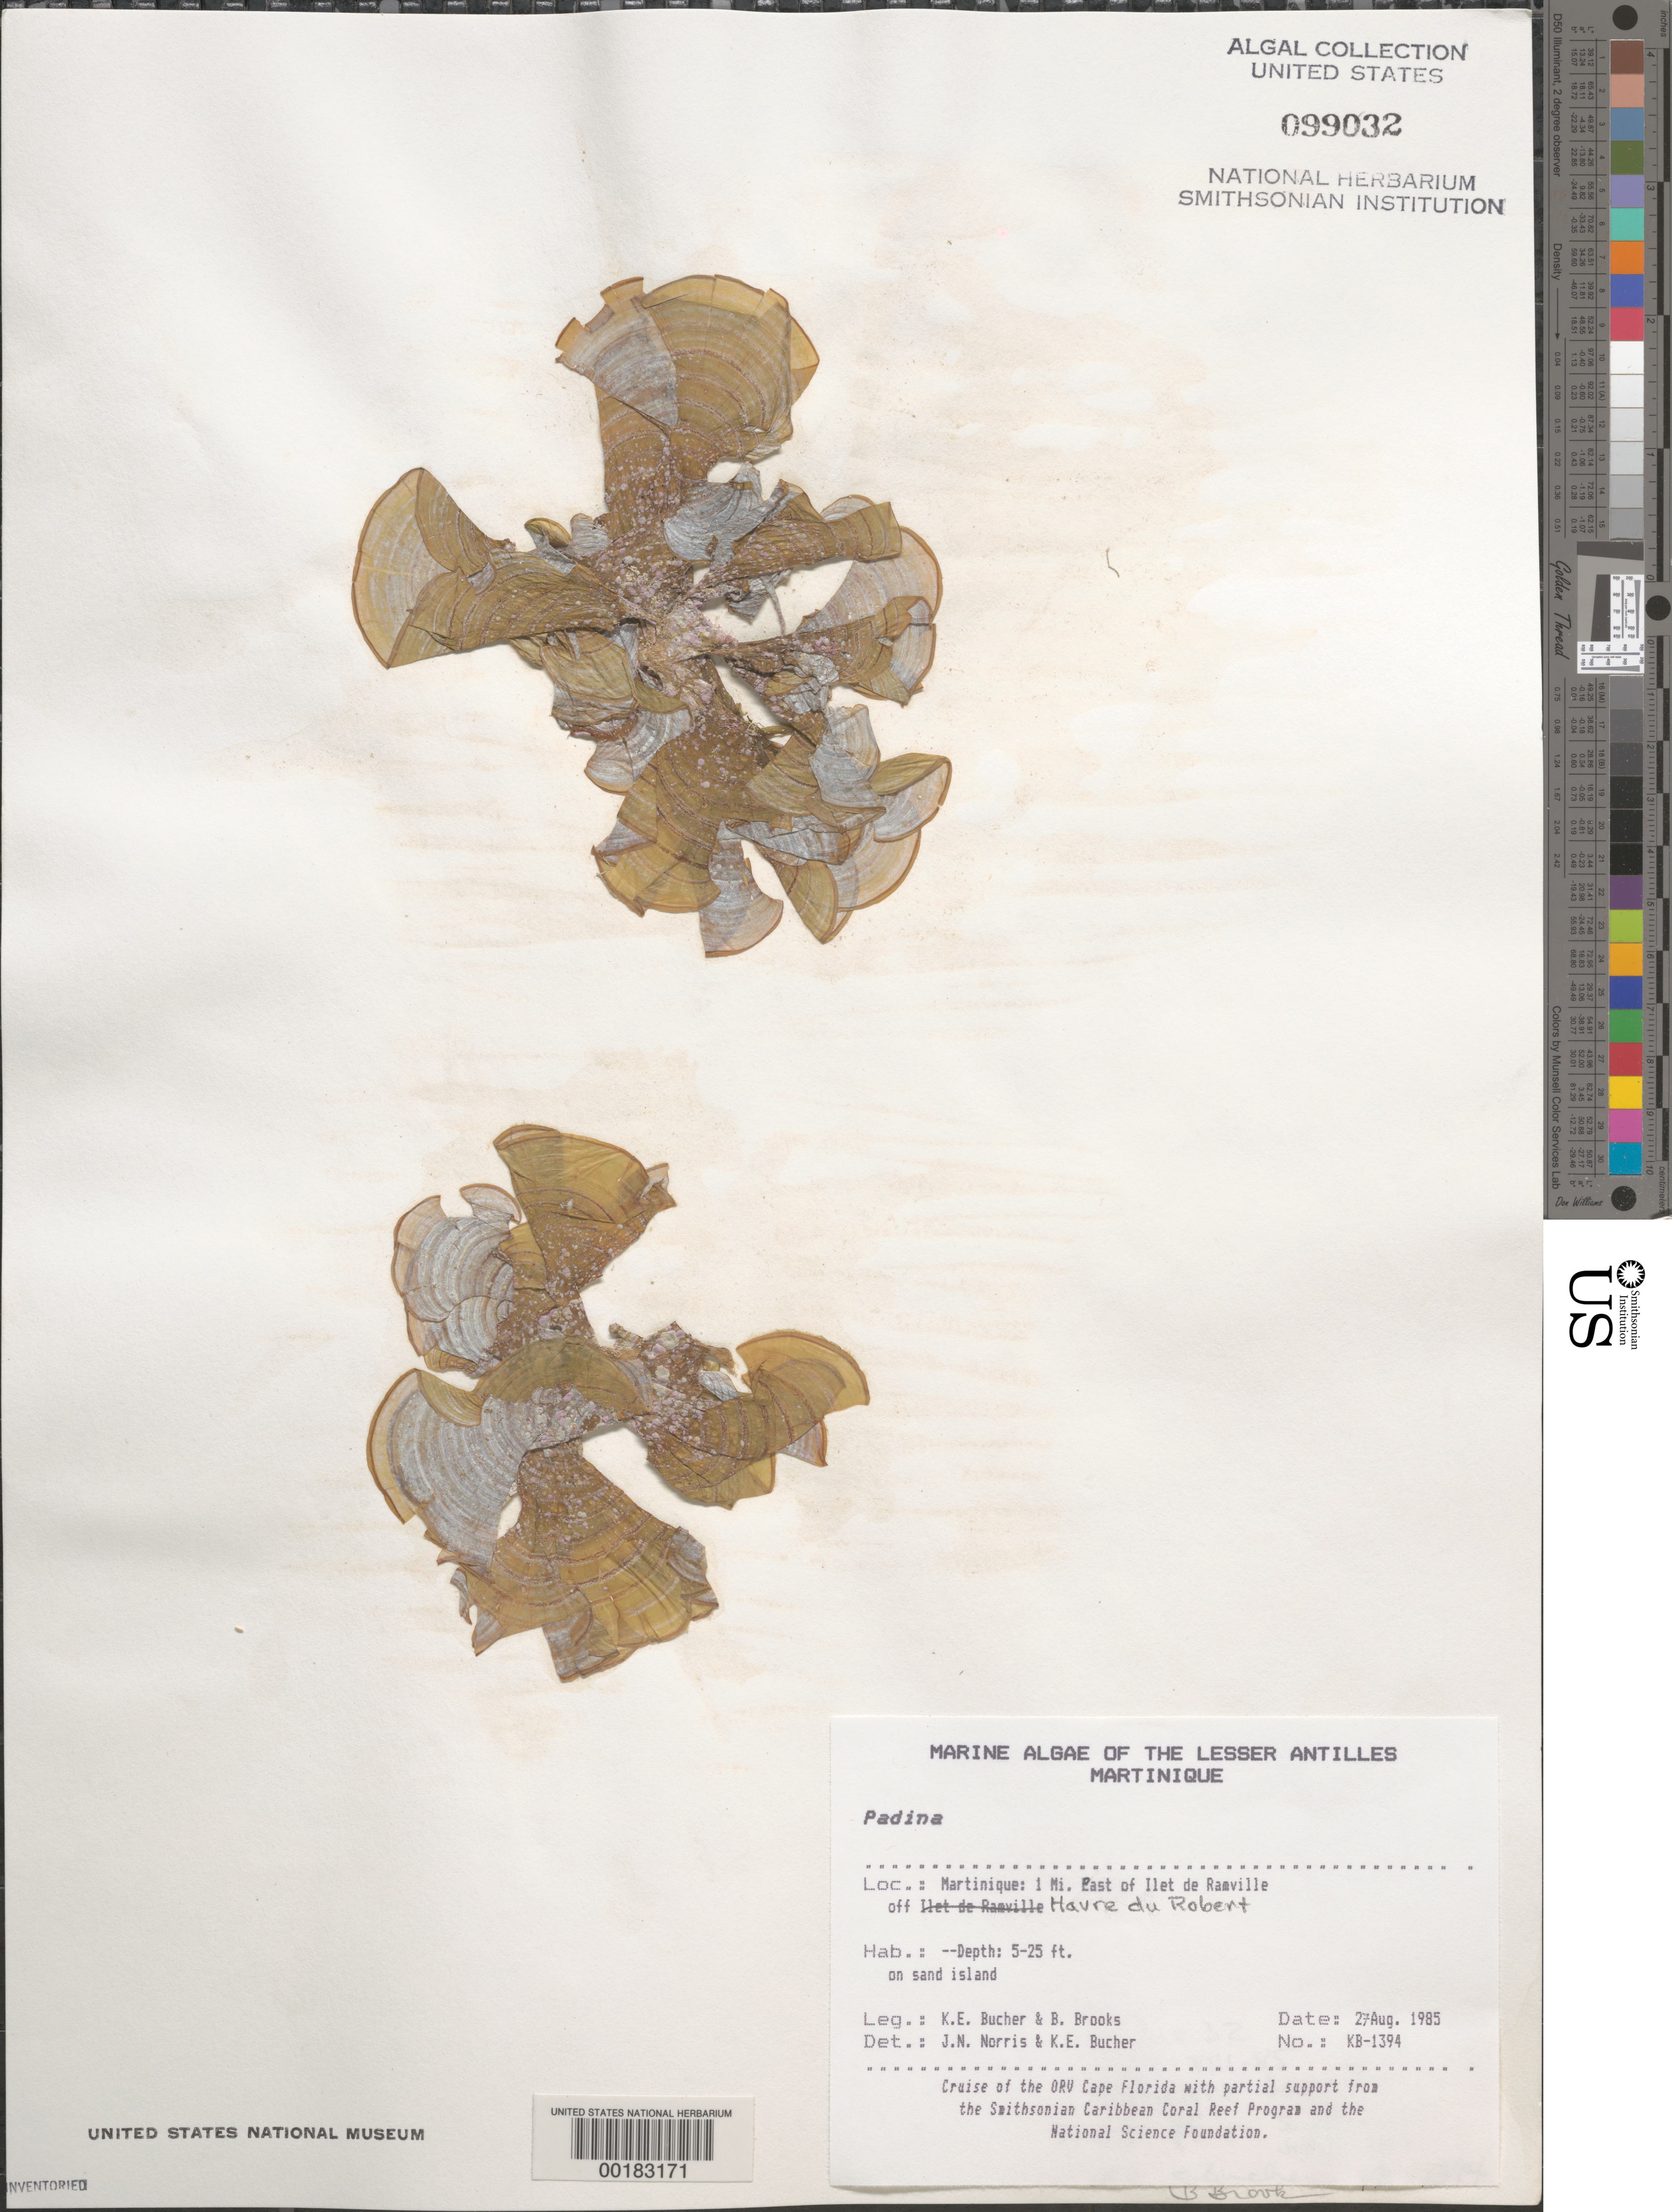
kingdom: Chromista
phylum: Ochrophyta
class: Phaeophyceae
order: Dictyotales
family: Dictyotaceae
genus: Padina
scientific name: Padina sp.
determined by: Norris, J. N.; Bucher, K. E.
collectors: K. E. Bucher & B. Brooks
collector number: Kb-1394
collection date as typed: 27 Aug 1985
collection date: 1985-08-27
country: Martinique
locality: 1 mile east of Ilet de Ramville, off Havre du Robert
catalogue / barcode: US 99032